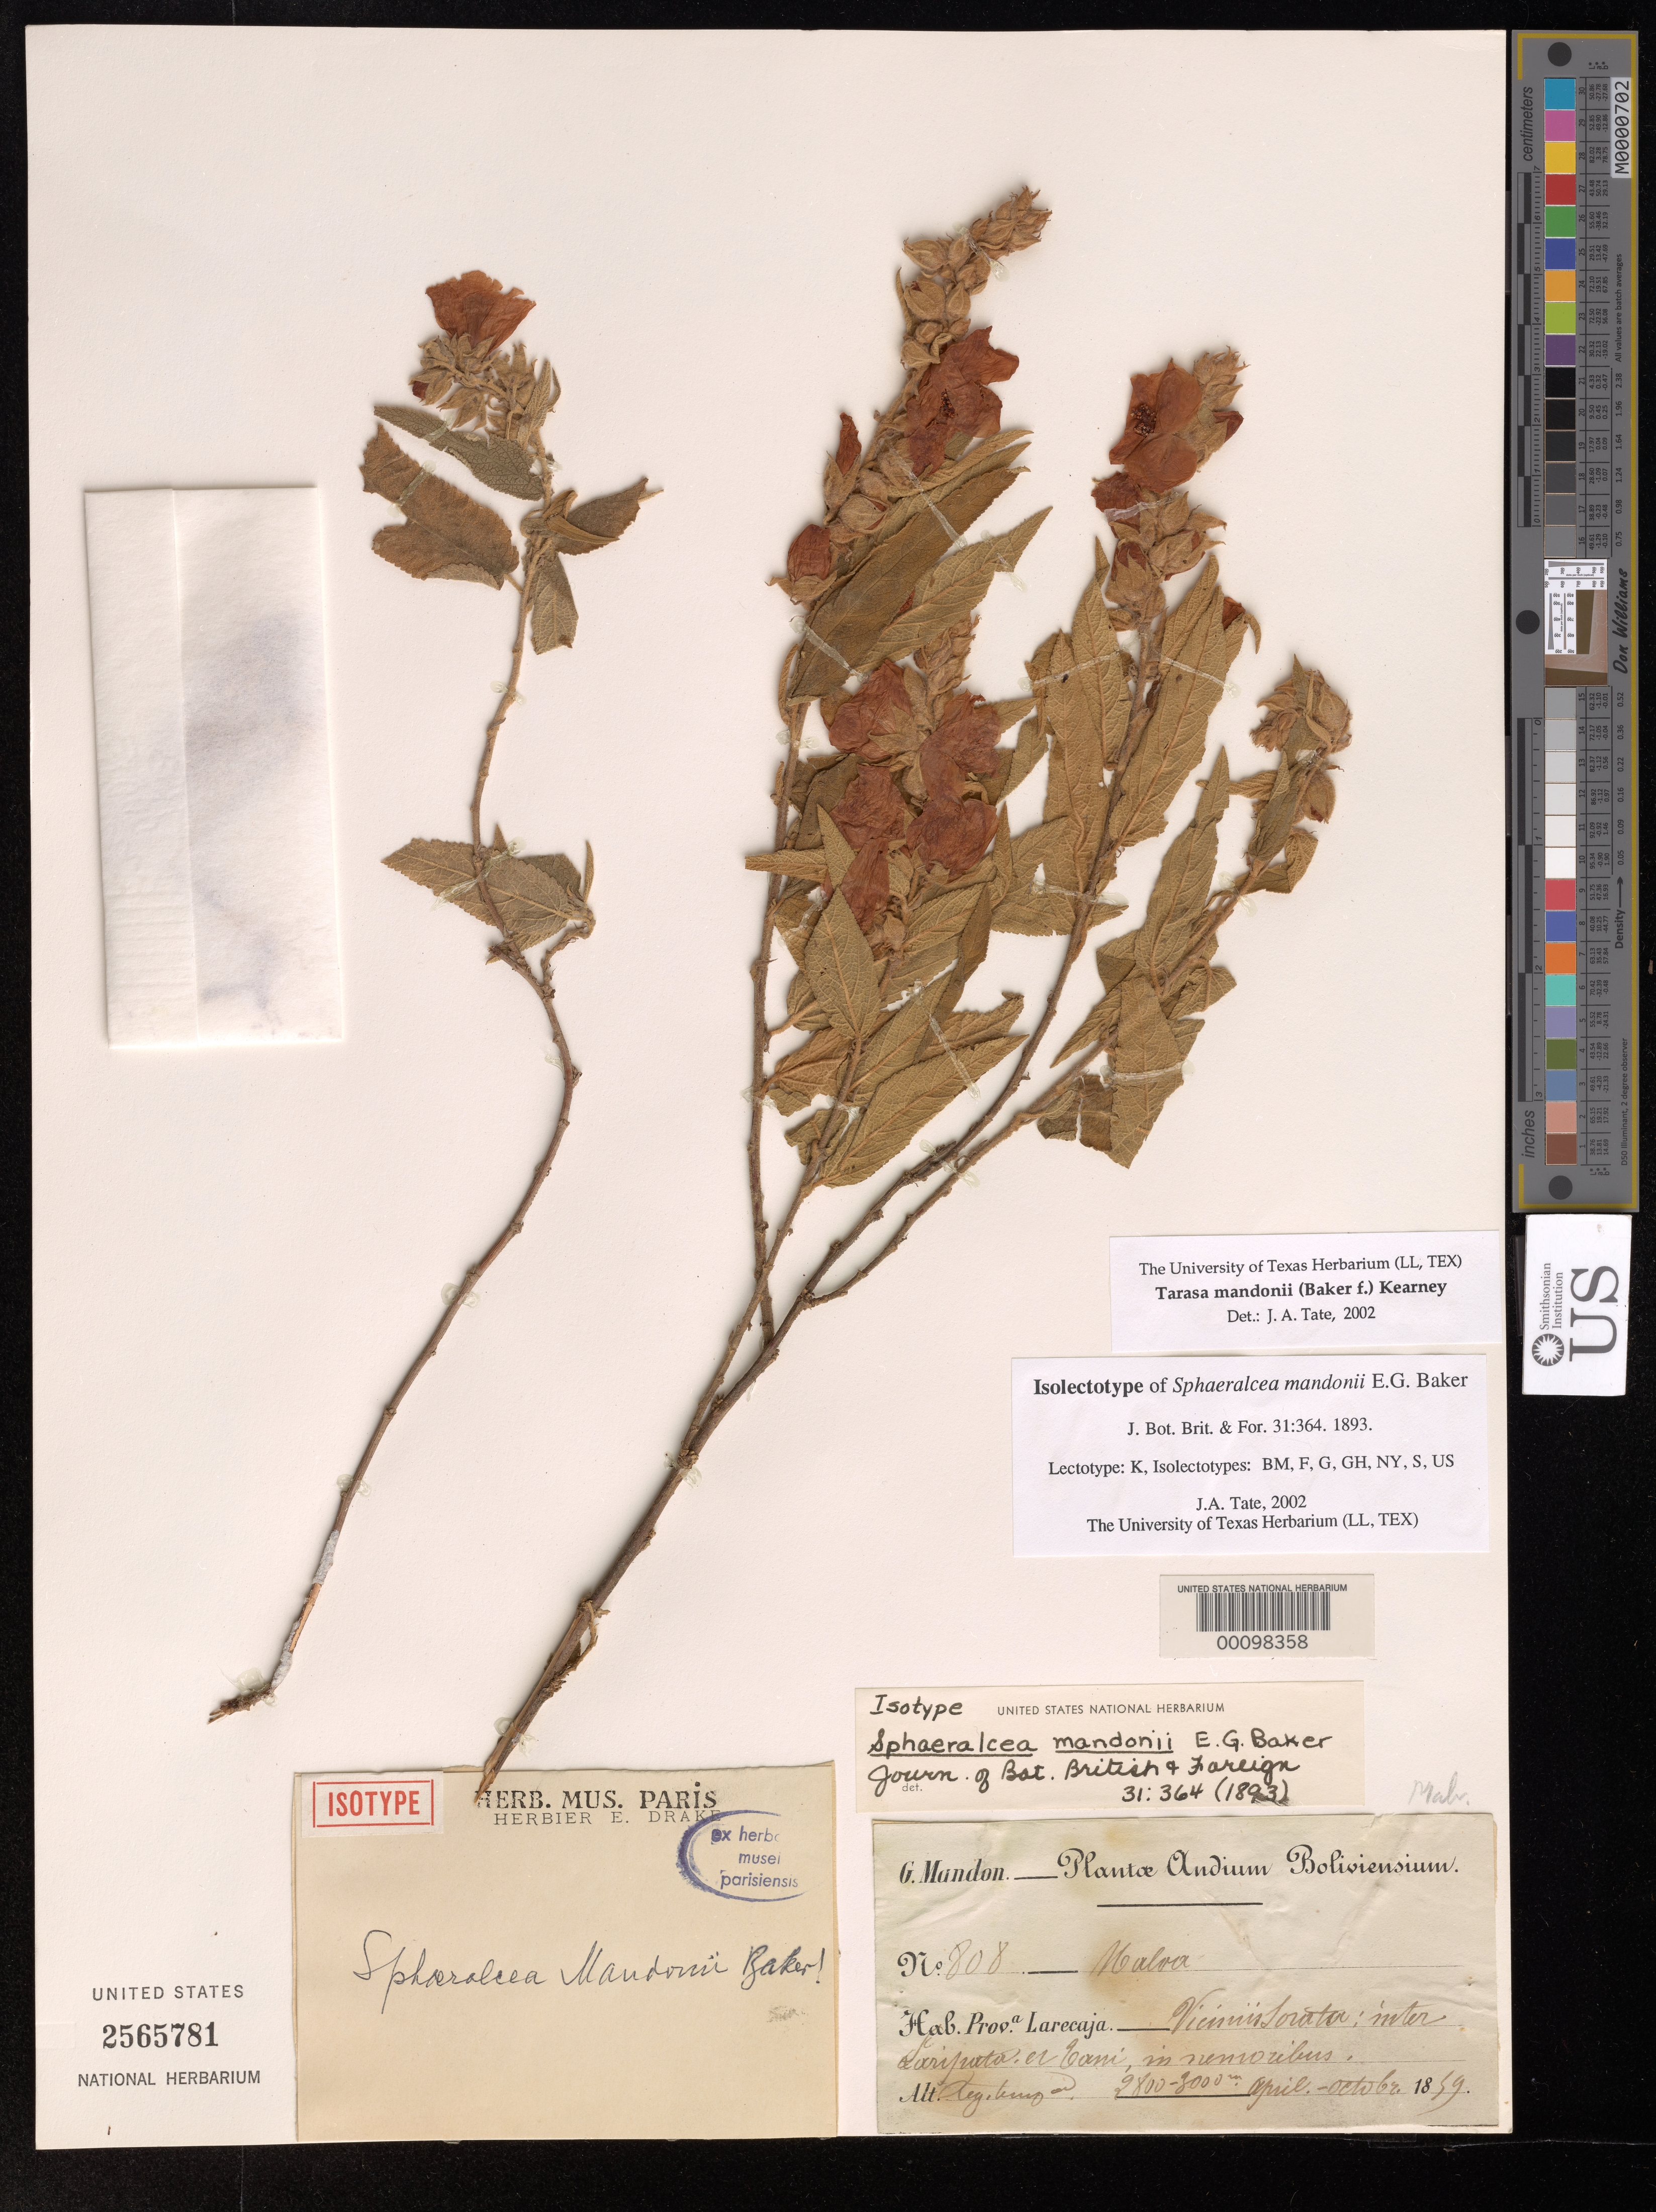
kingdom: Plantae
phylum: Tracheophyta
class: Magnoliopsida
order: Malvales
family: Malvaceae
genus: Sphaeralcea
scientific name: Sphaeralcea mandonii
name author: Baker f.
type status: Isotype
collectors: G. Mandon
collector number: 808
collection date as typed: Apr 1859 to -- Oct 1859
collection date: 1859-04/1859-10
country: Bolivia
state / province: La Paz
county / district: Larecaja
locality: Sorata.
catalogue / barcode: US 2565781